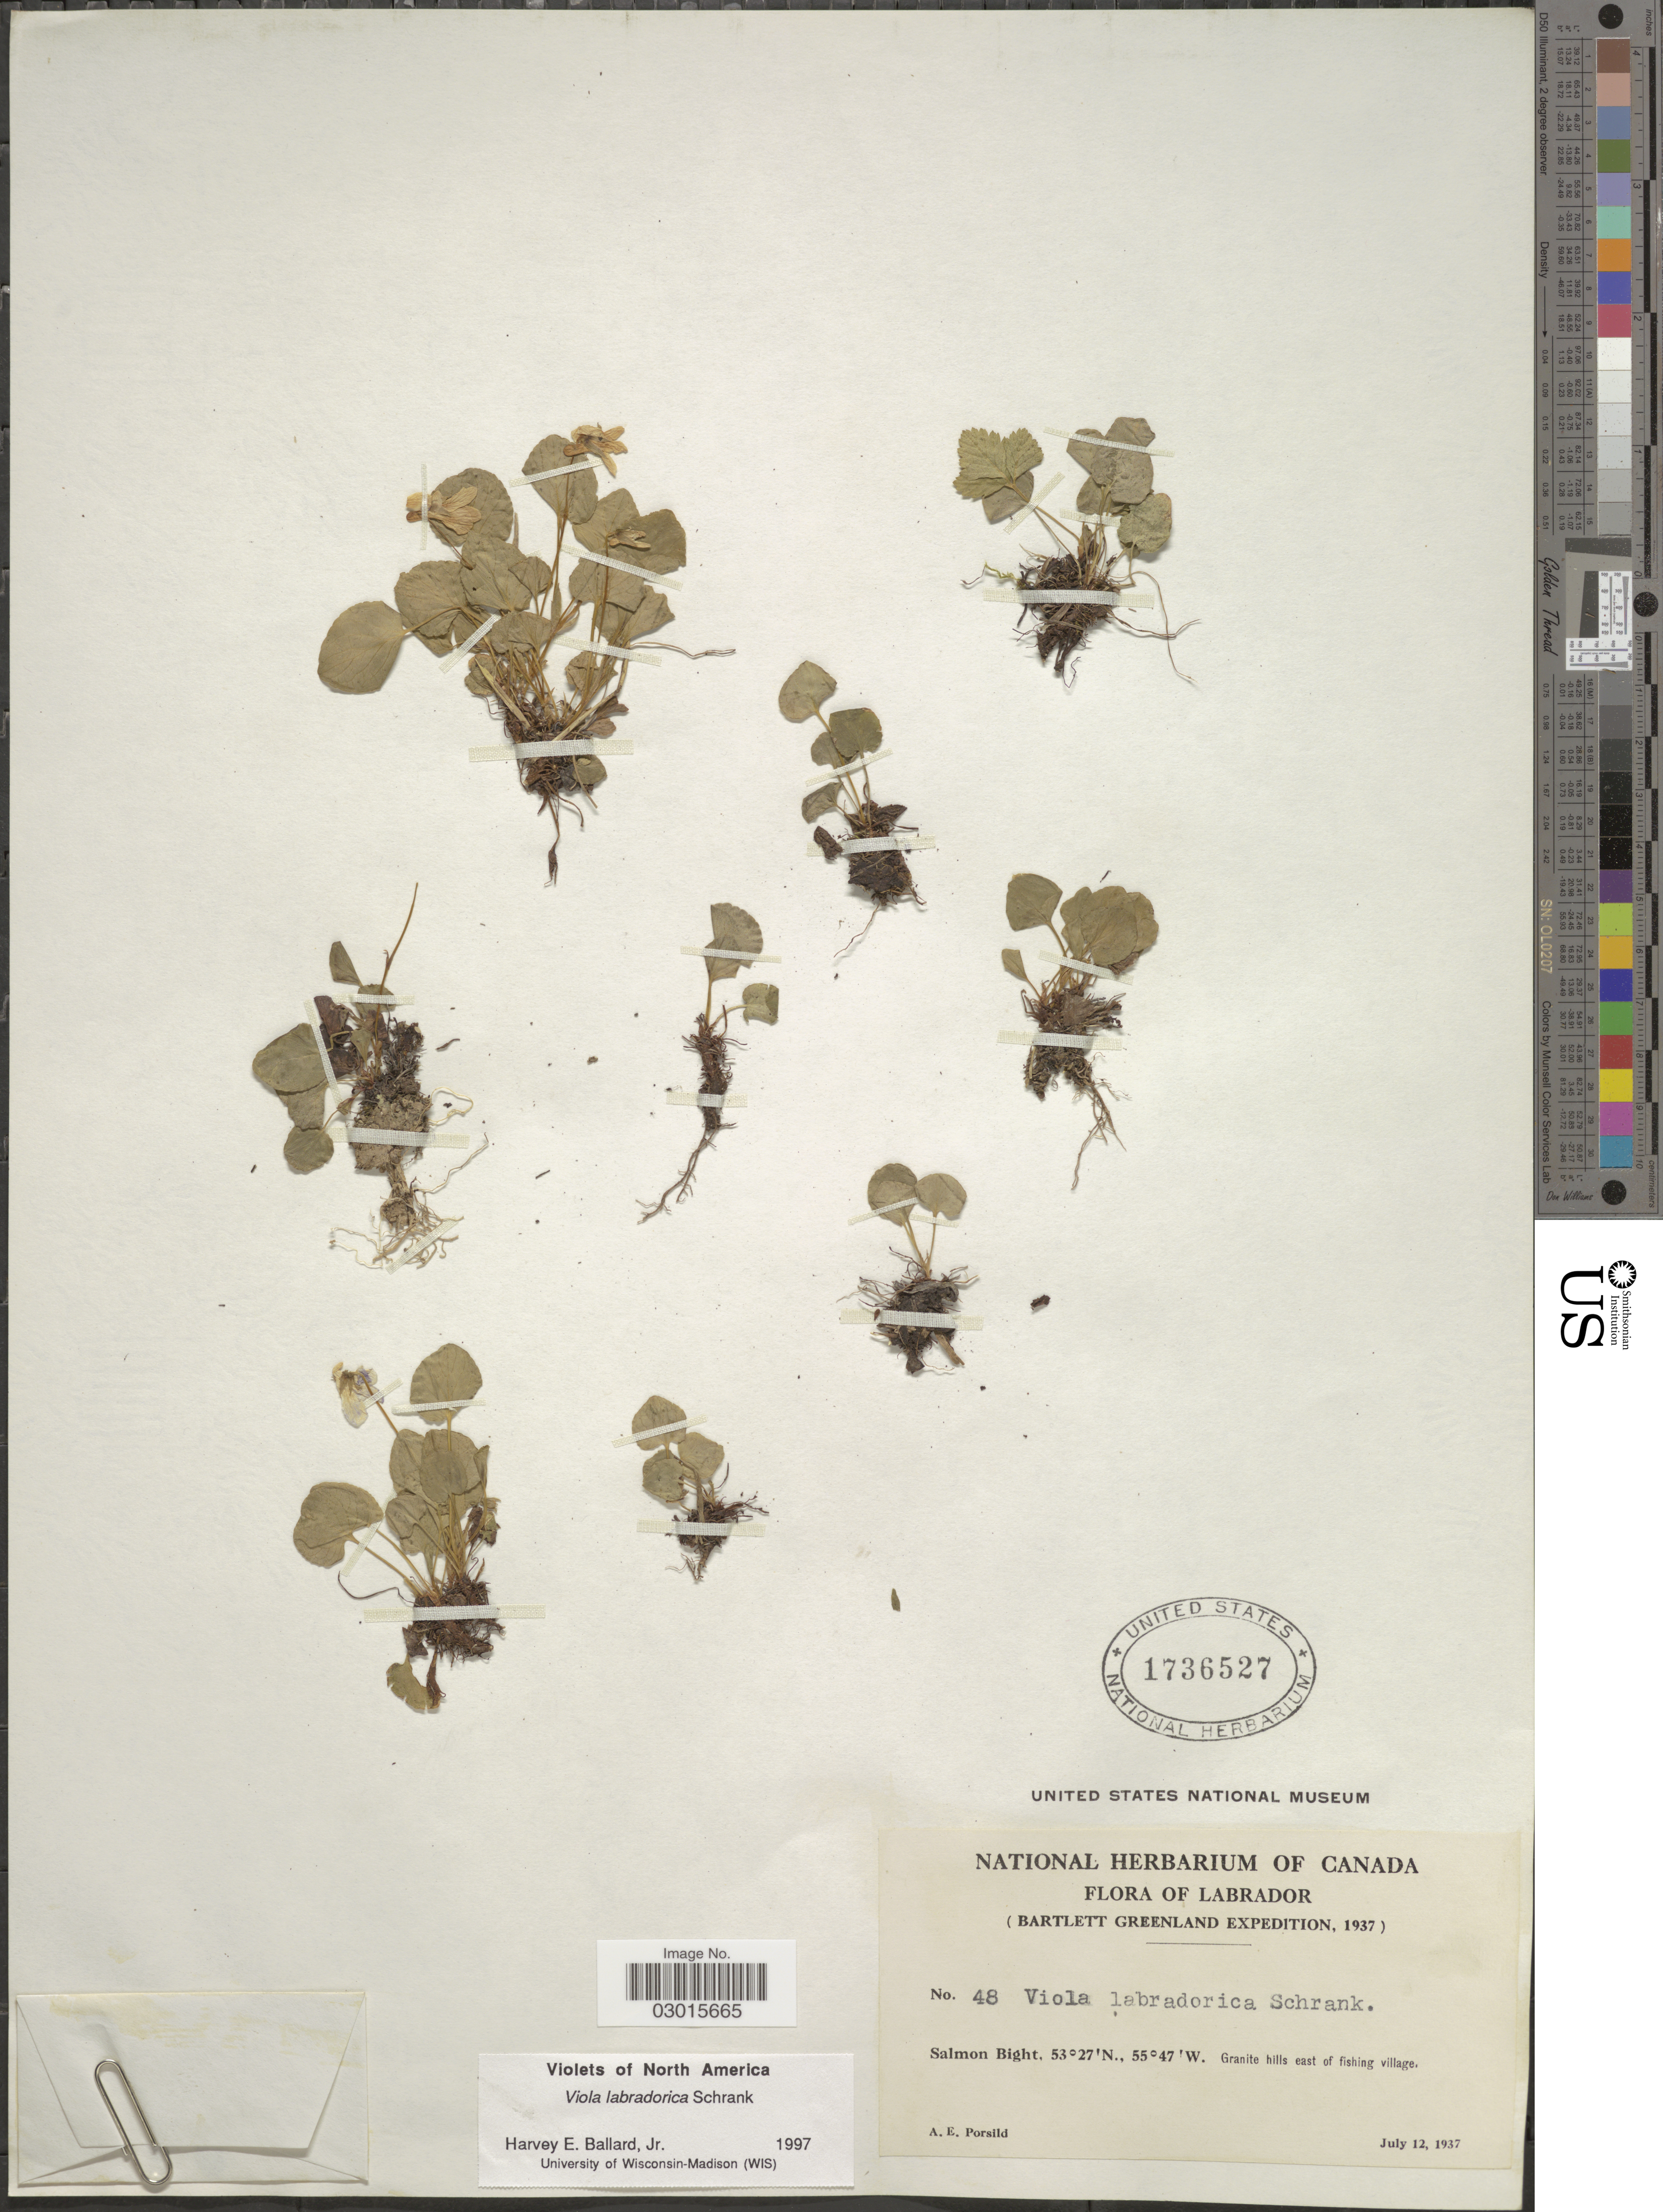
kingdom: Plantae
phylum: Tracheophyta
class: Magnoliopsida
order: Malpighiales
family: Violaceae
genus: Viola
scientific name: Viola labradorica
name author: Schrank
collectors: A. E. Porsild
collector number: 48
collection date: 1937-07-12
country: Canada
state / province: Newfoundland and Labrador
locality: Labrador. Greenland. Salmon Bight. Granite hills east of fishing village.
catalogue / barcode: US 1736527